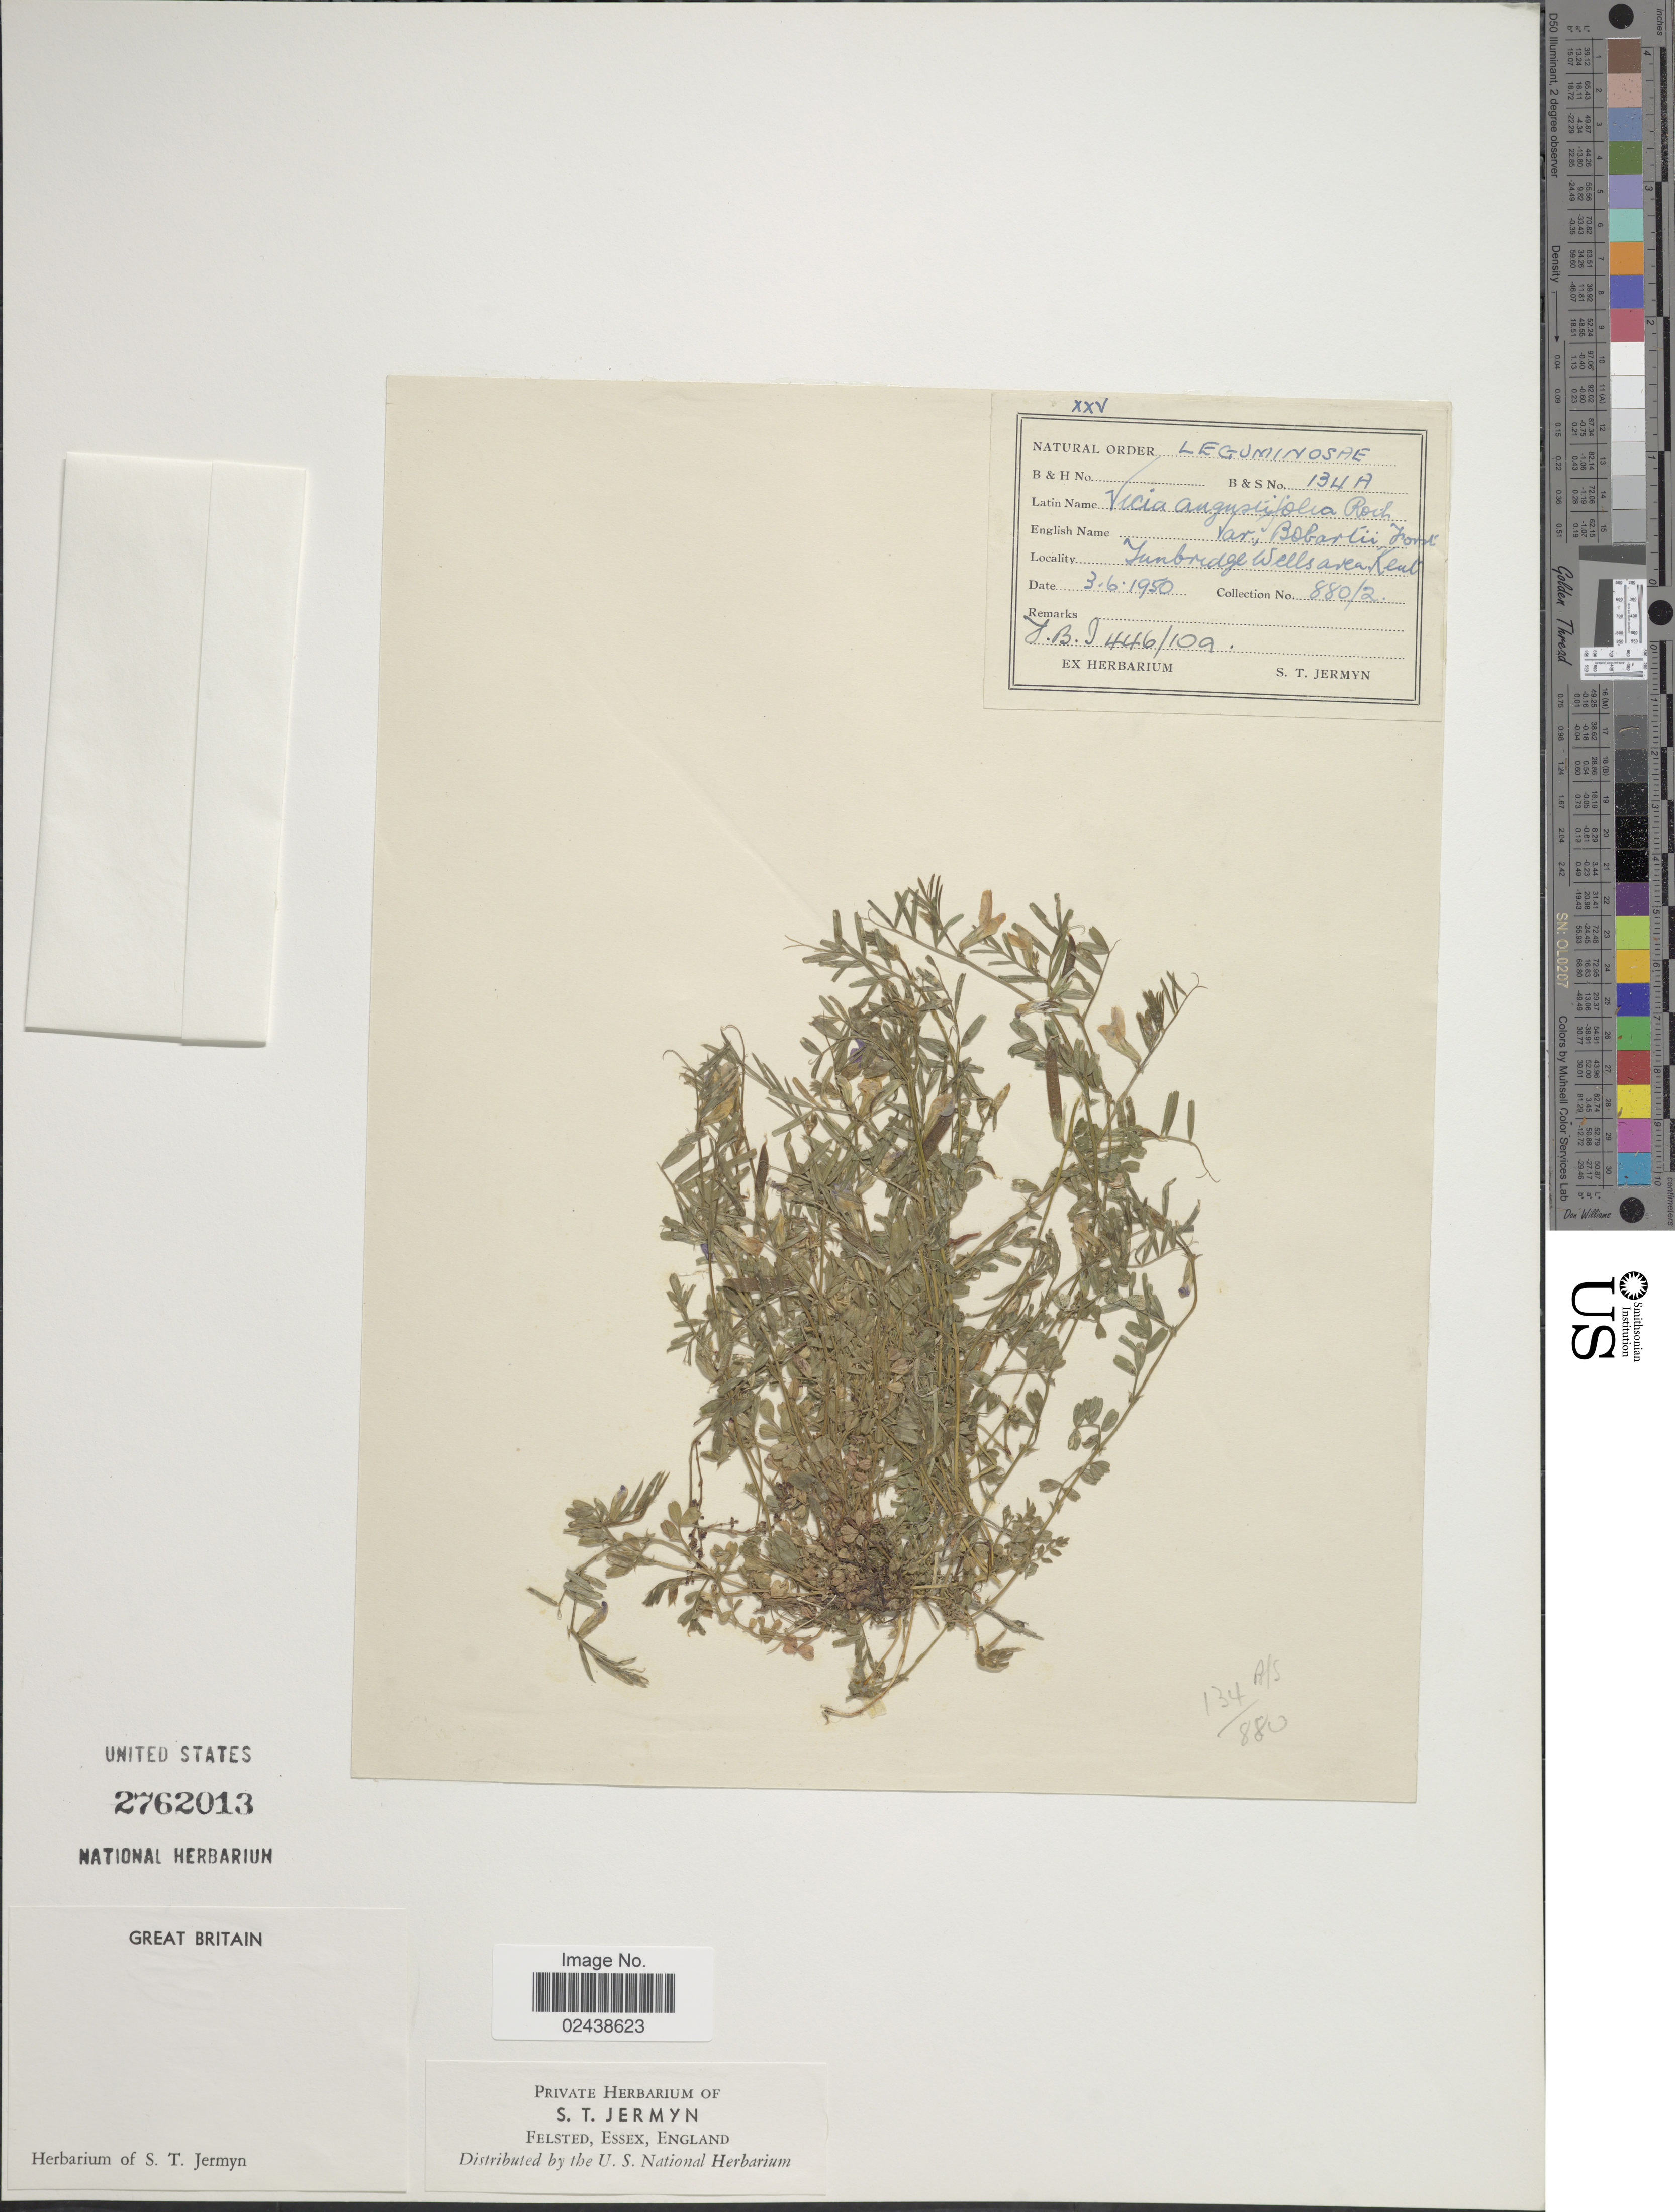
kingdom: Plantae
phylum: Tracheophyta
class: Magnoliopsida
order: Fabales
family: Fabaceae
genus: Vicia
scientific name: Vicia angustifolia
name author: L.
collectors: ex herb. S. T. Jermyn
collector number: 134A/880/2/J.B.I.446/10a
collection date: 1950-06-03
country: United Kingdom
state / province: England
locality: Great Britain. Tunbridge Wells area Kent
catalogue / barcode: US 2762013